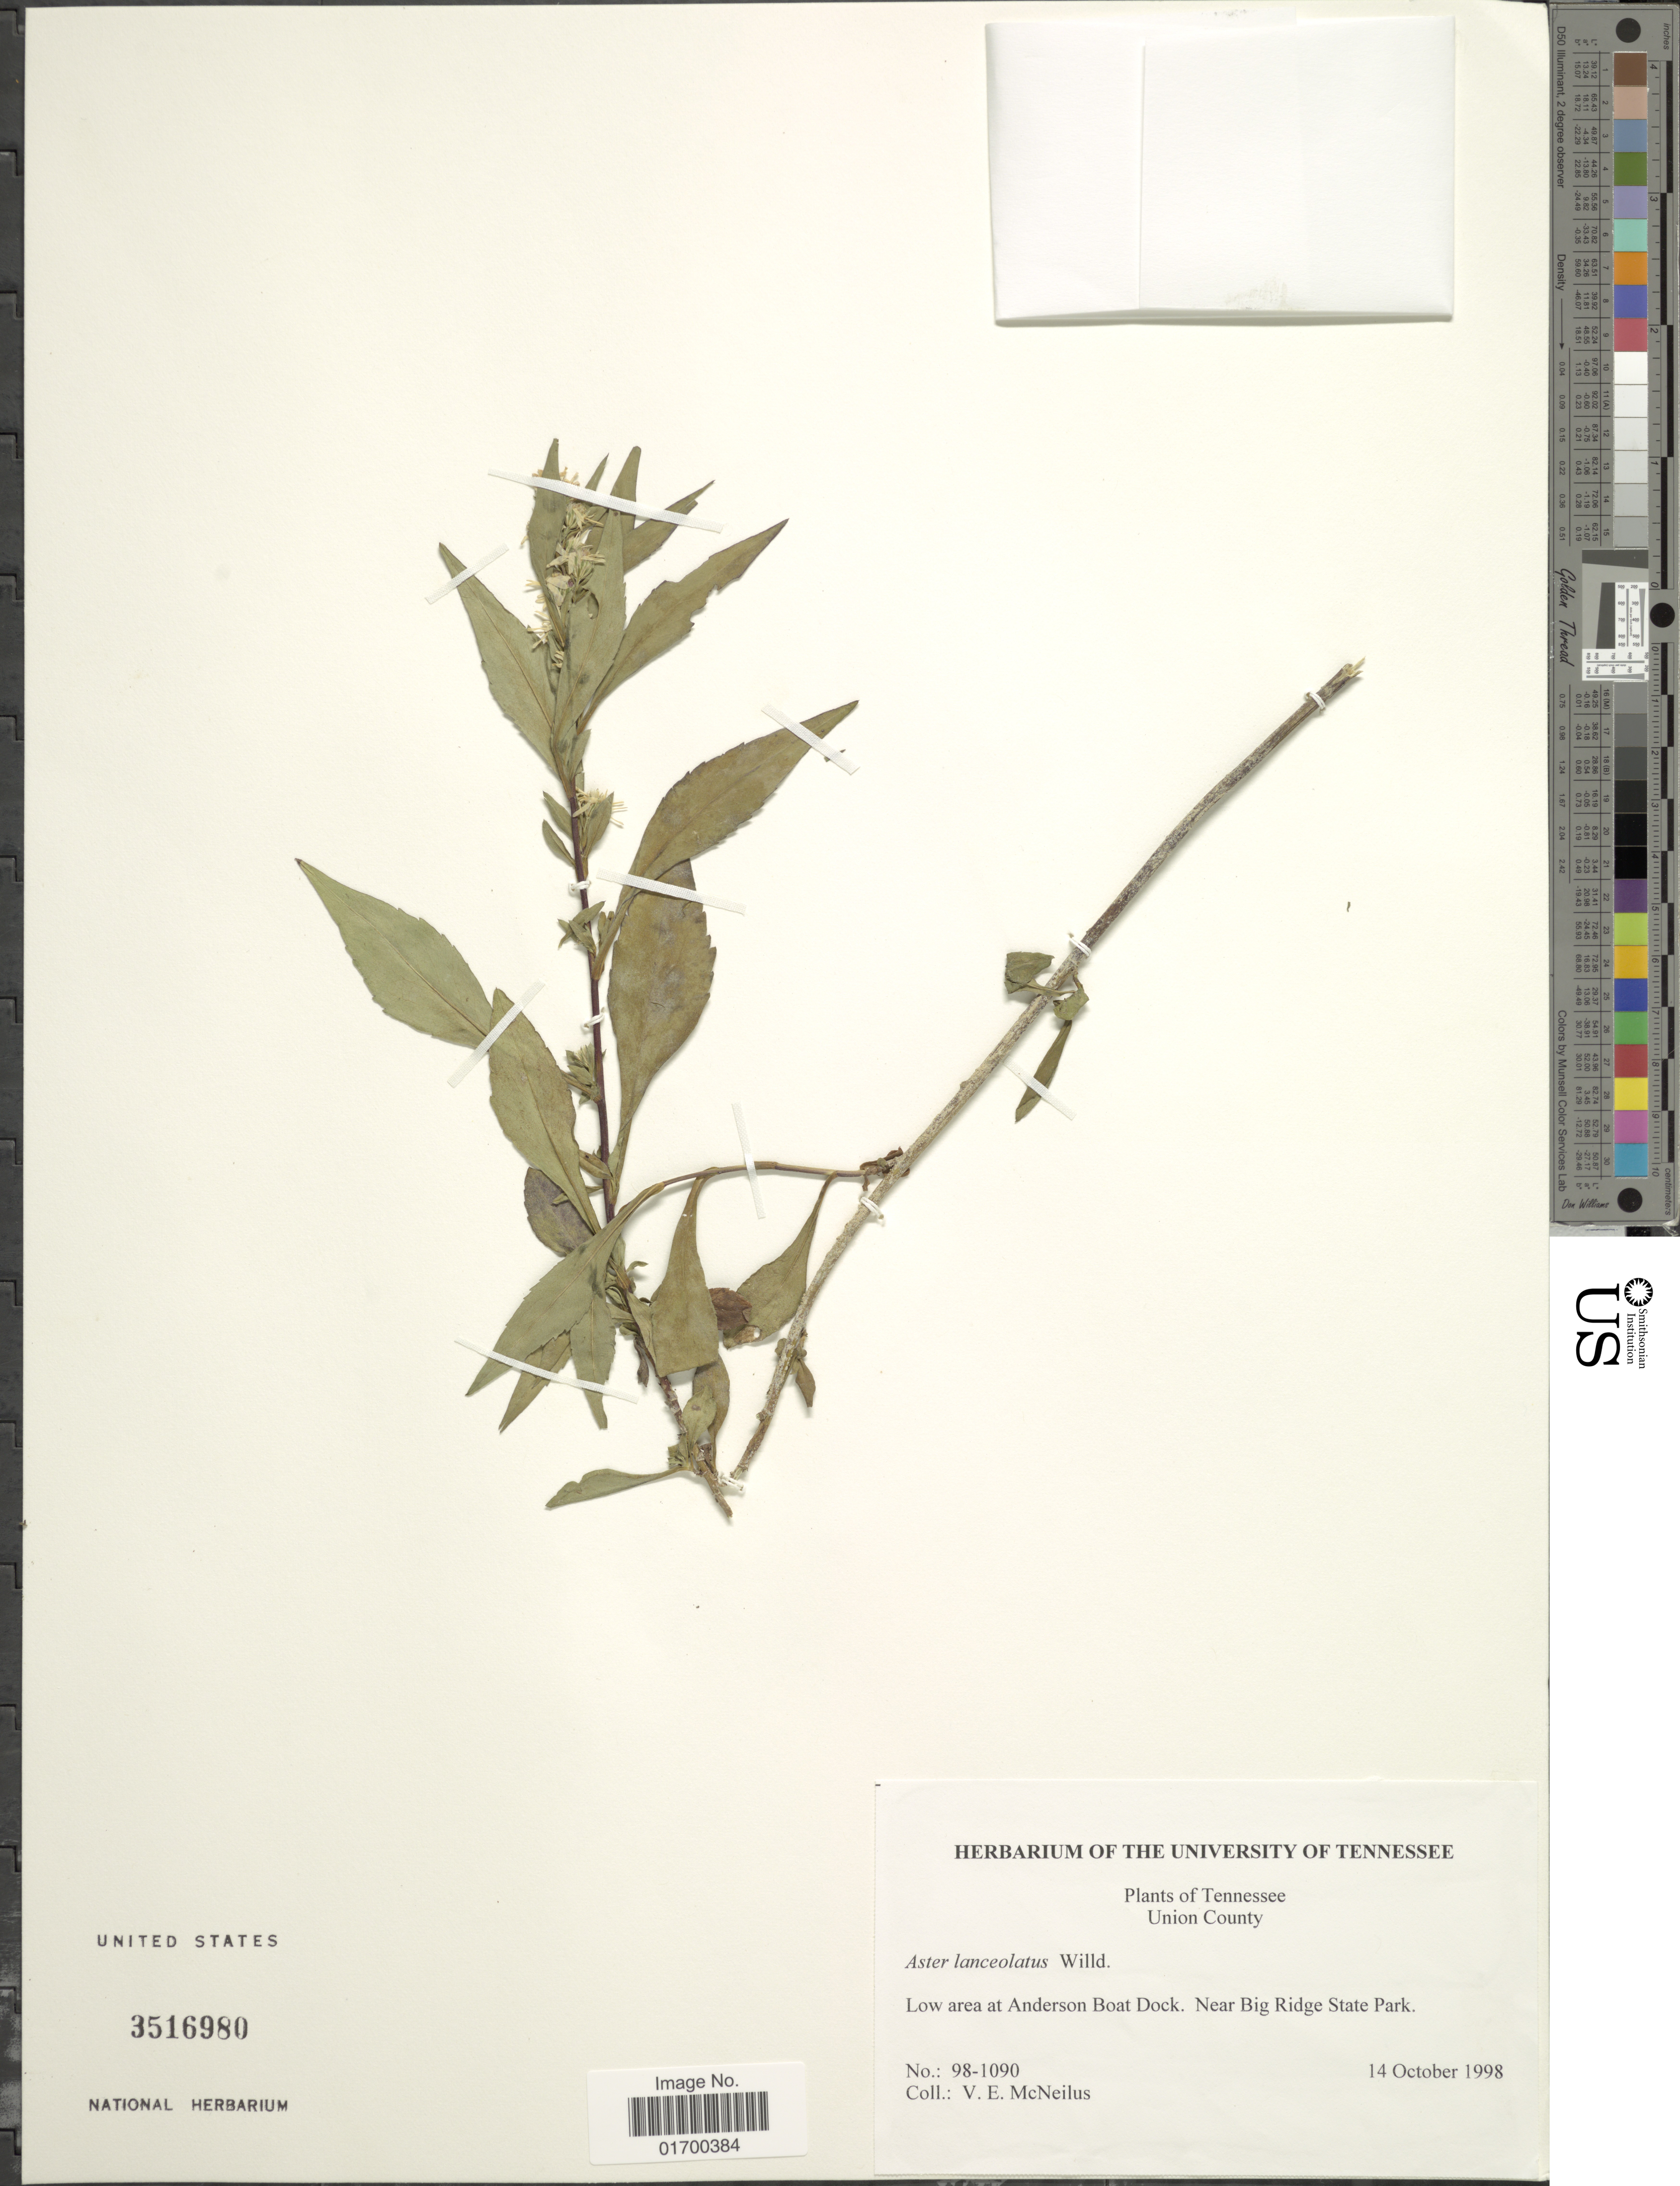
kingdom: Plantae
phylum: Tracheophyta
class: Magnoliopsida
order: Asterales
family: Asteraceae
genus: Symphyotrichum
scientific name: Symphyotrichum lanceolatum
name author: (Willd.) G.L. Nesom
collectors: V. Mcneilus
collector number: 98-1090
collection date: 1998-10-14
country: United States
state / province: Tennessee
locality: Union County, low area at Anderson Boat Dock, Near Big Ridge State Park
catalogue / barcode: US 3516980